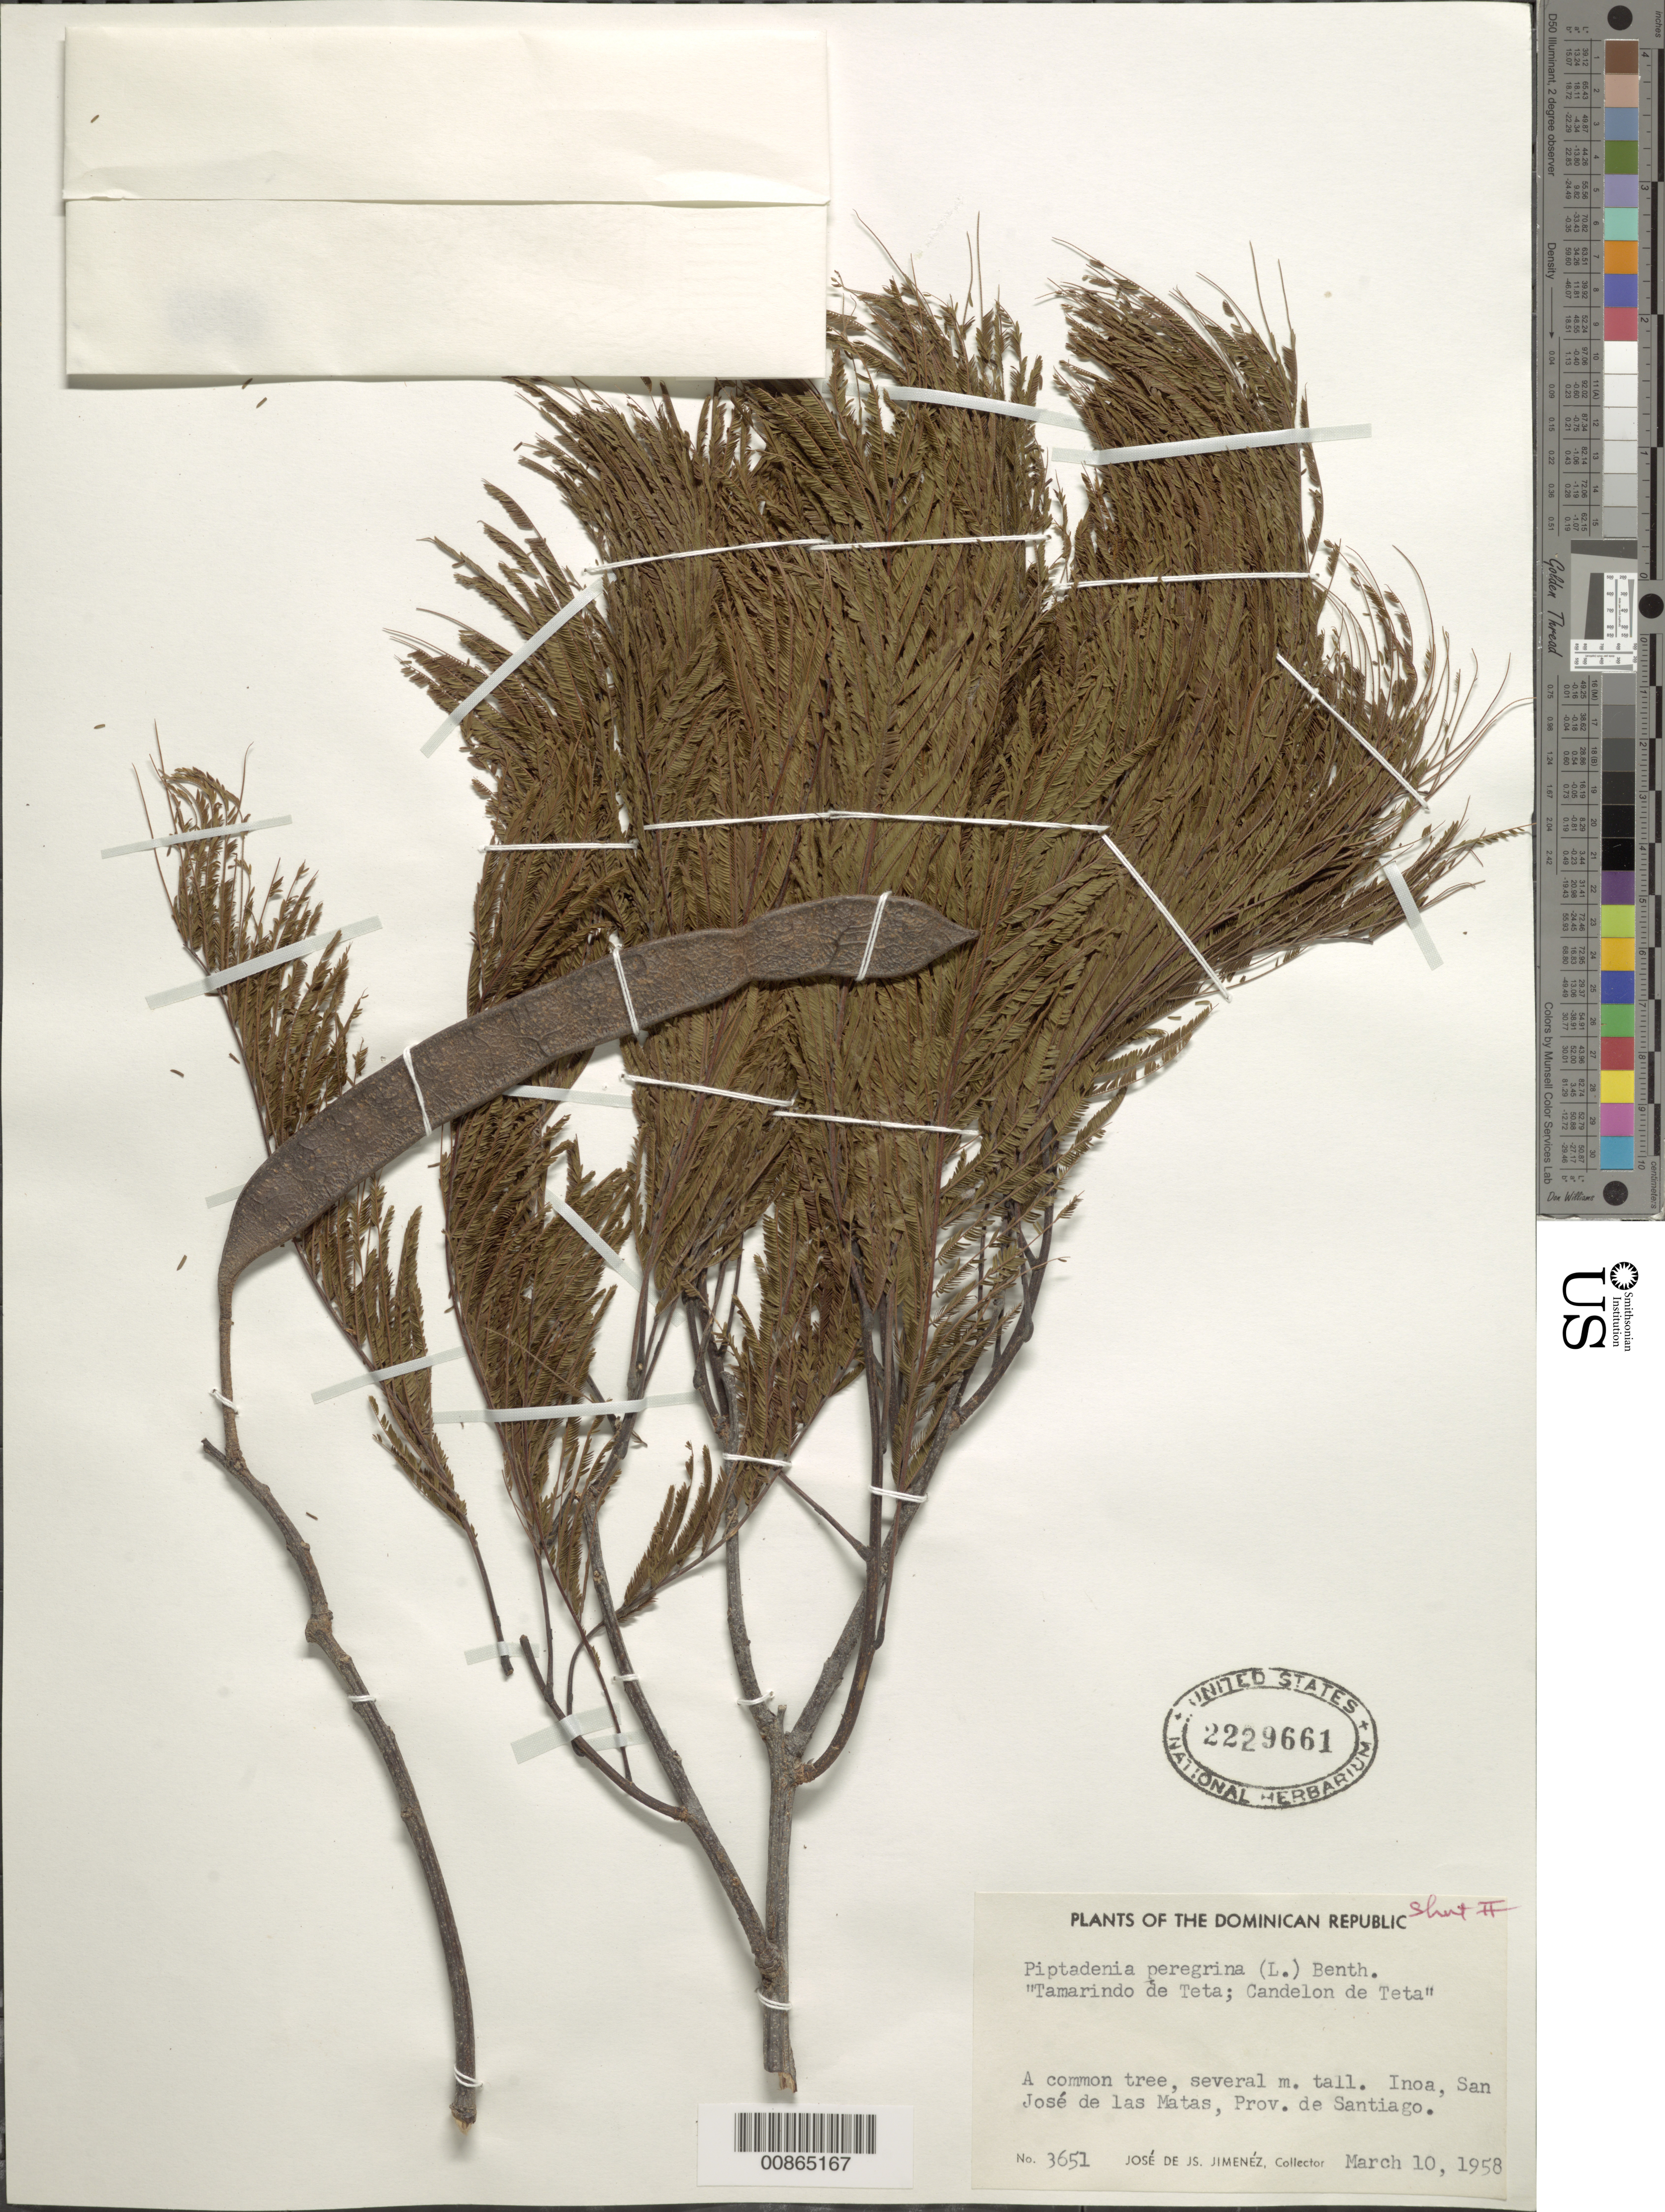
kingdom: Plantae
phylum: Tracheophyta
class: Magnoliopsida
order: Fabales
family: Fabaceae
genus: Anadenanthera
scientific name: Anadenanthera peregrina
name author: (L.) Speg.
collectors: J. J. Jiménez Almonte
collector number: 3651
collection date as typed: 10 Mar 1958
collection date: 1958-03-10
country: Dominican Republic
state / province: Santiago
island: Hispaniola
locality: Inoa, San José de las Matas.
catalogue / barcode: US 2229661